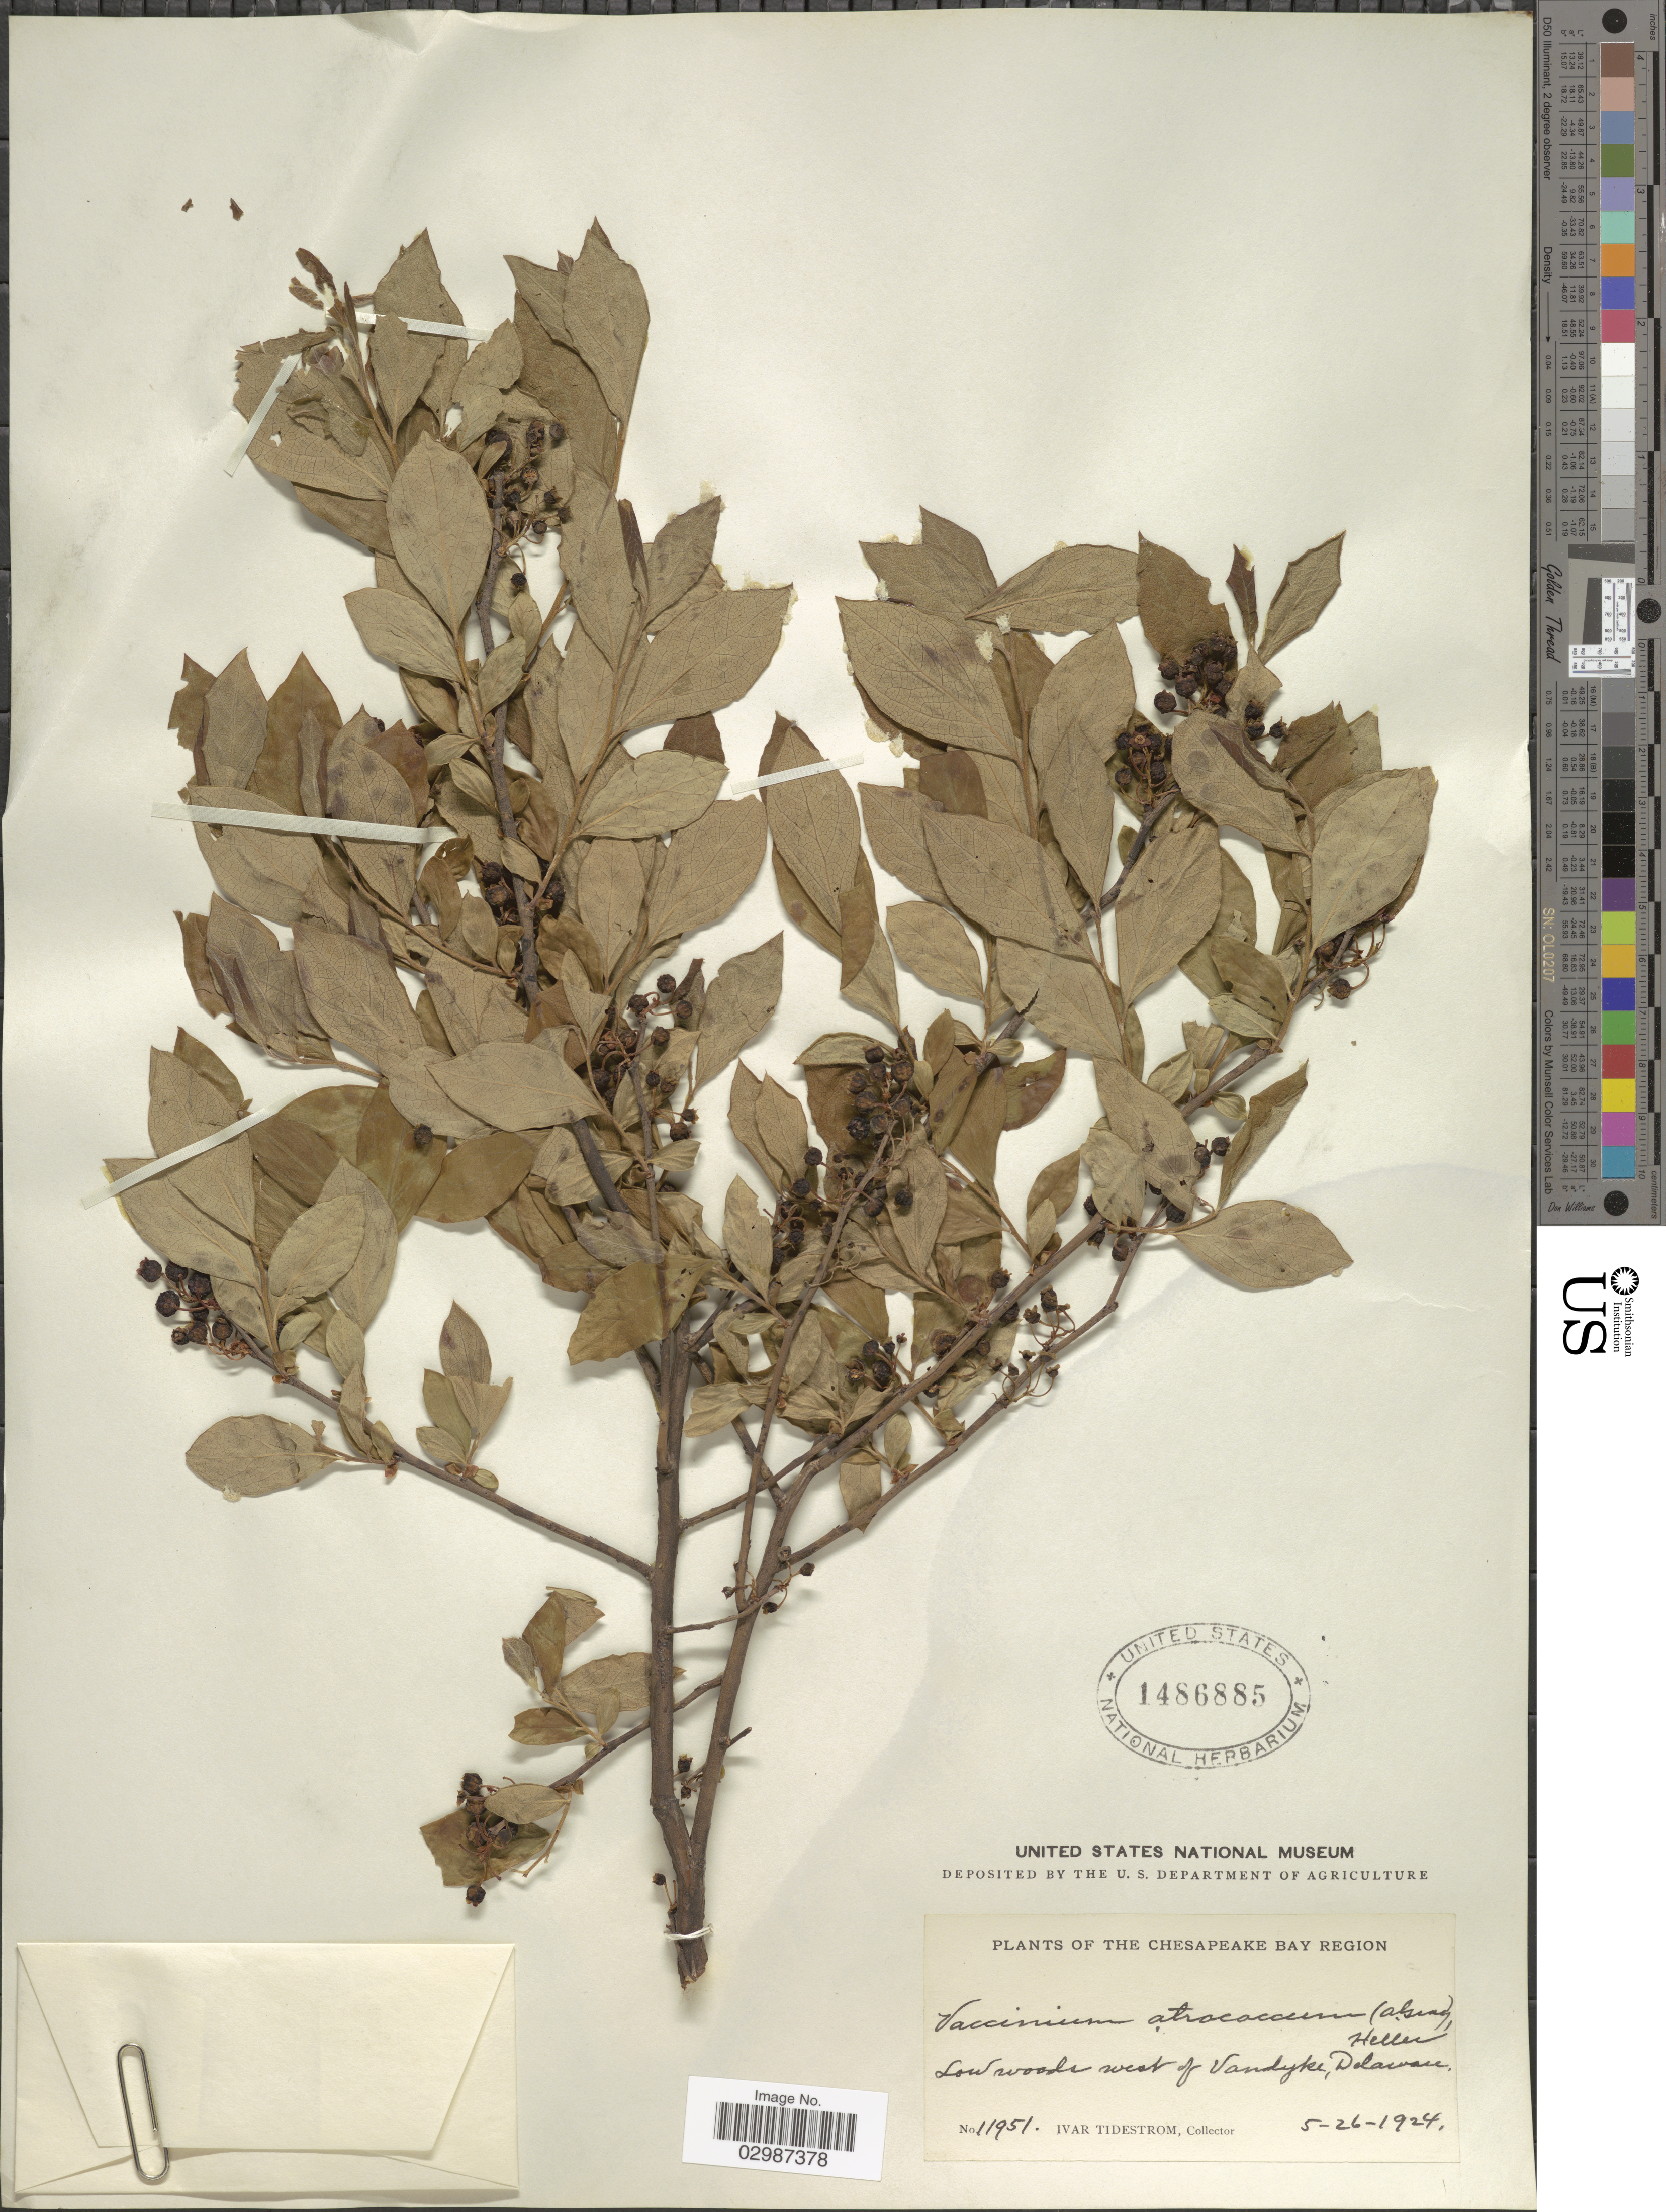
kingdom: Plantae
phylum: Tracheophyta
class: Magnoliopsida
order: Ericales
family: Ericaceae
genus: Vaccinium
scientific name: Vaccinium atrococcum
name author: (A. Gray) A. Heller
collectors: I. F. Tidestrom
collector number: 11951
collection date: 1924-05-26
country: United States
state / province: Delaware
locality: The Chesapeake Bay Region, Low woods west of Vandyke.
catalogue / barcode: US 1486885